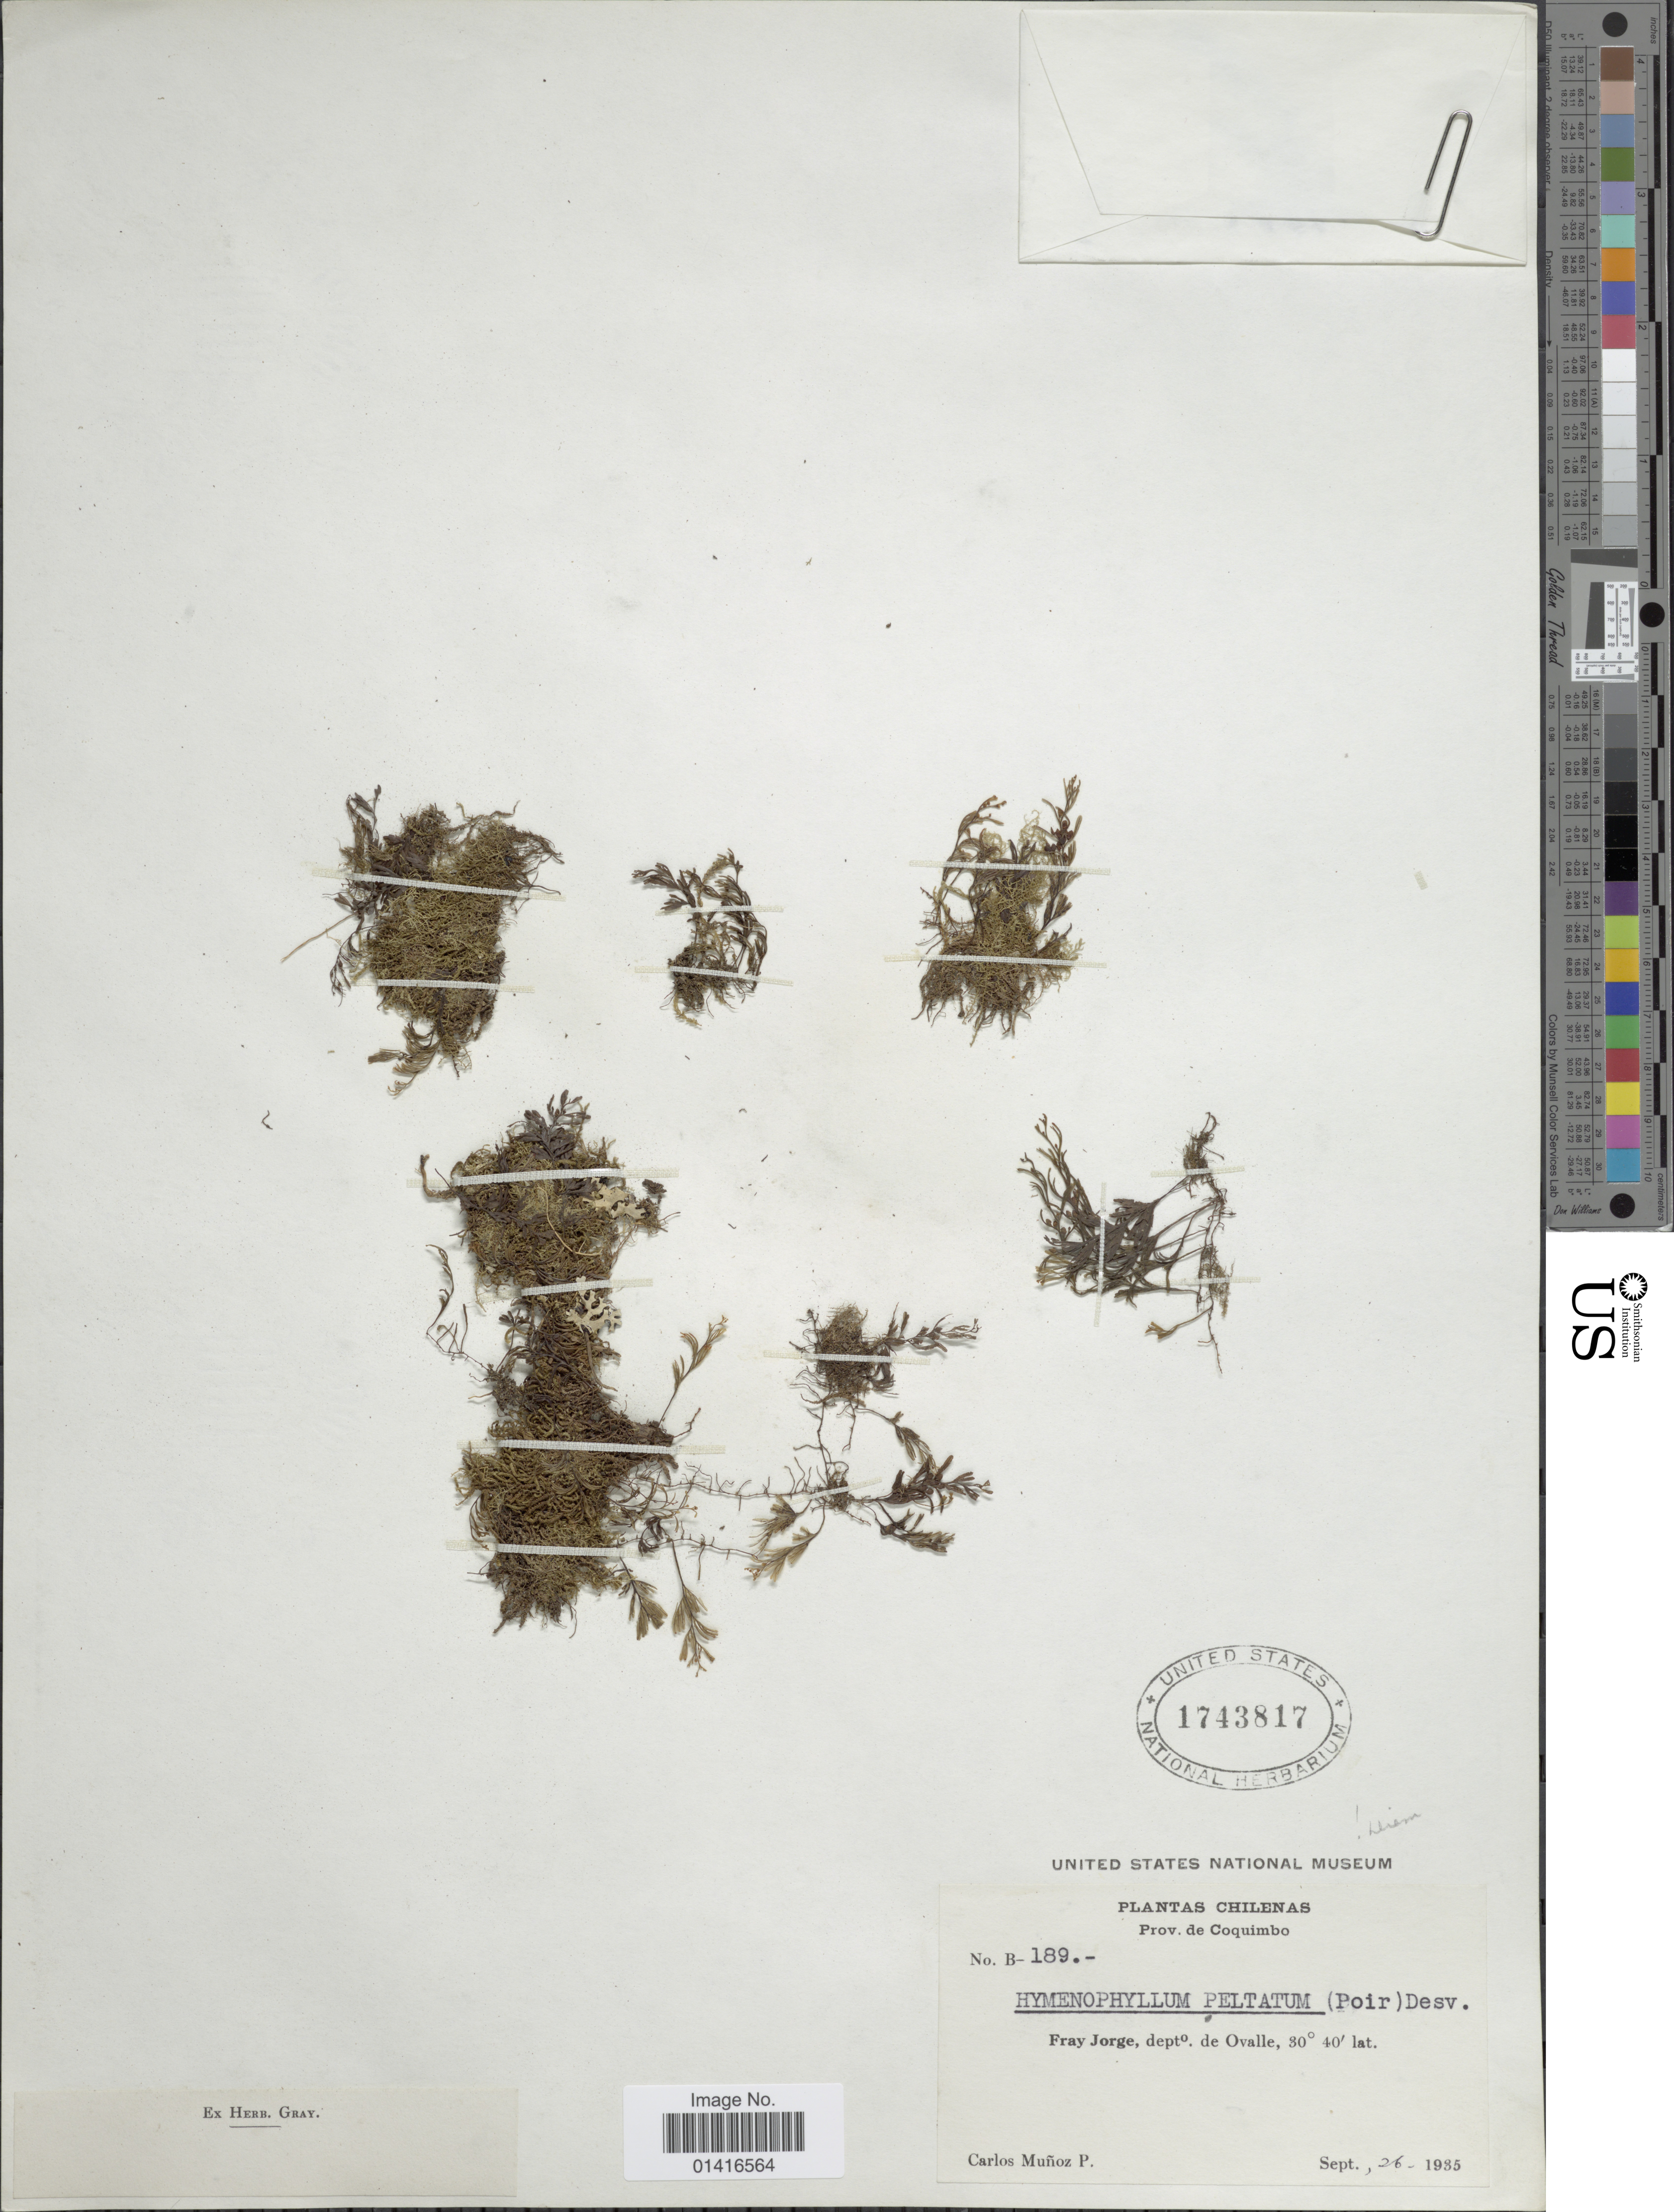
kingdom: Plantae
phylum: Tracheophyta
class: Polypodiopsida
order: Hymenophyllales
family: Hymenophyllaceae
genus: Hymenophyllum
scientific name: Hymenophyllum peltatum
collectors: C. Muñoz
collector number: B-189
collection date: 1935-09-26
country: Chile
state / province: Coquimbo (IV)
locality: Fray Jorge, Dept. de Ovalle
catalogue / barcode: US 1743817